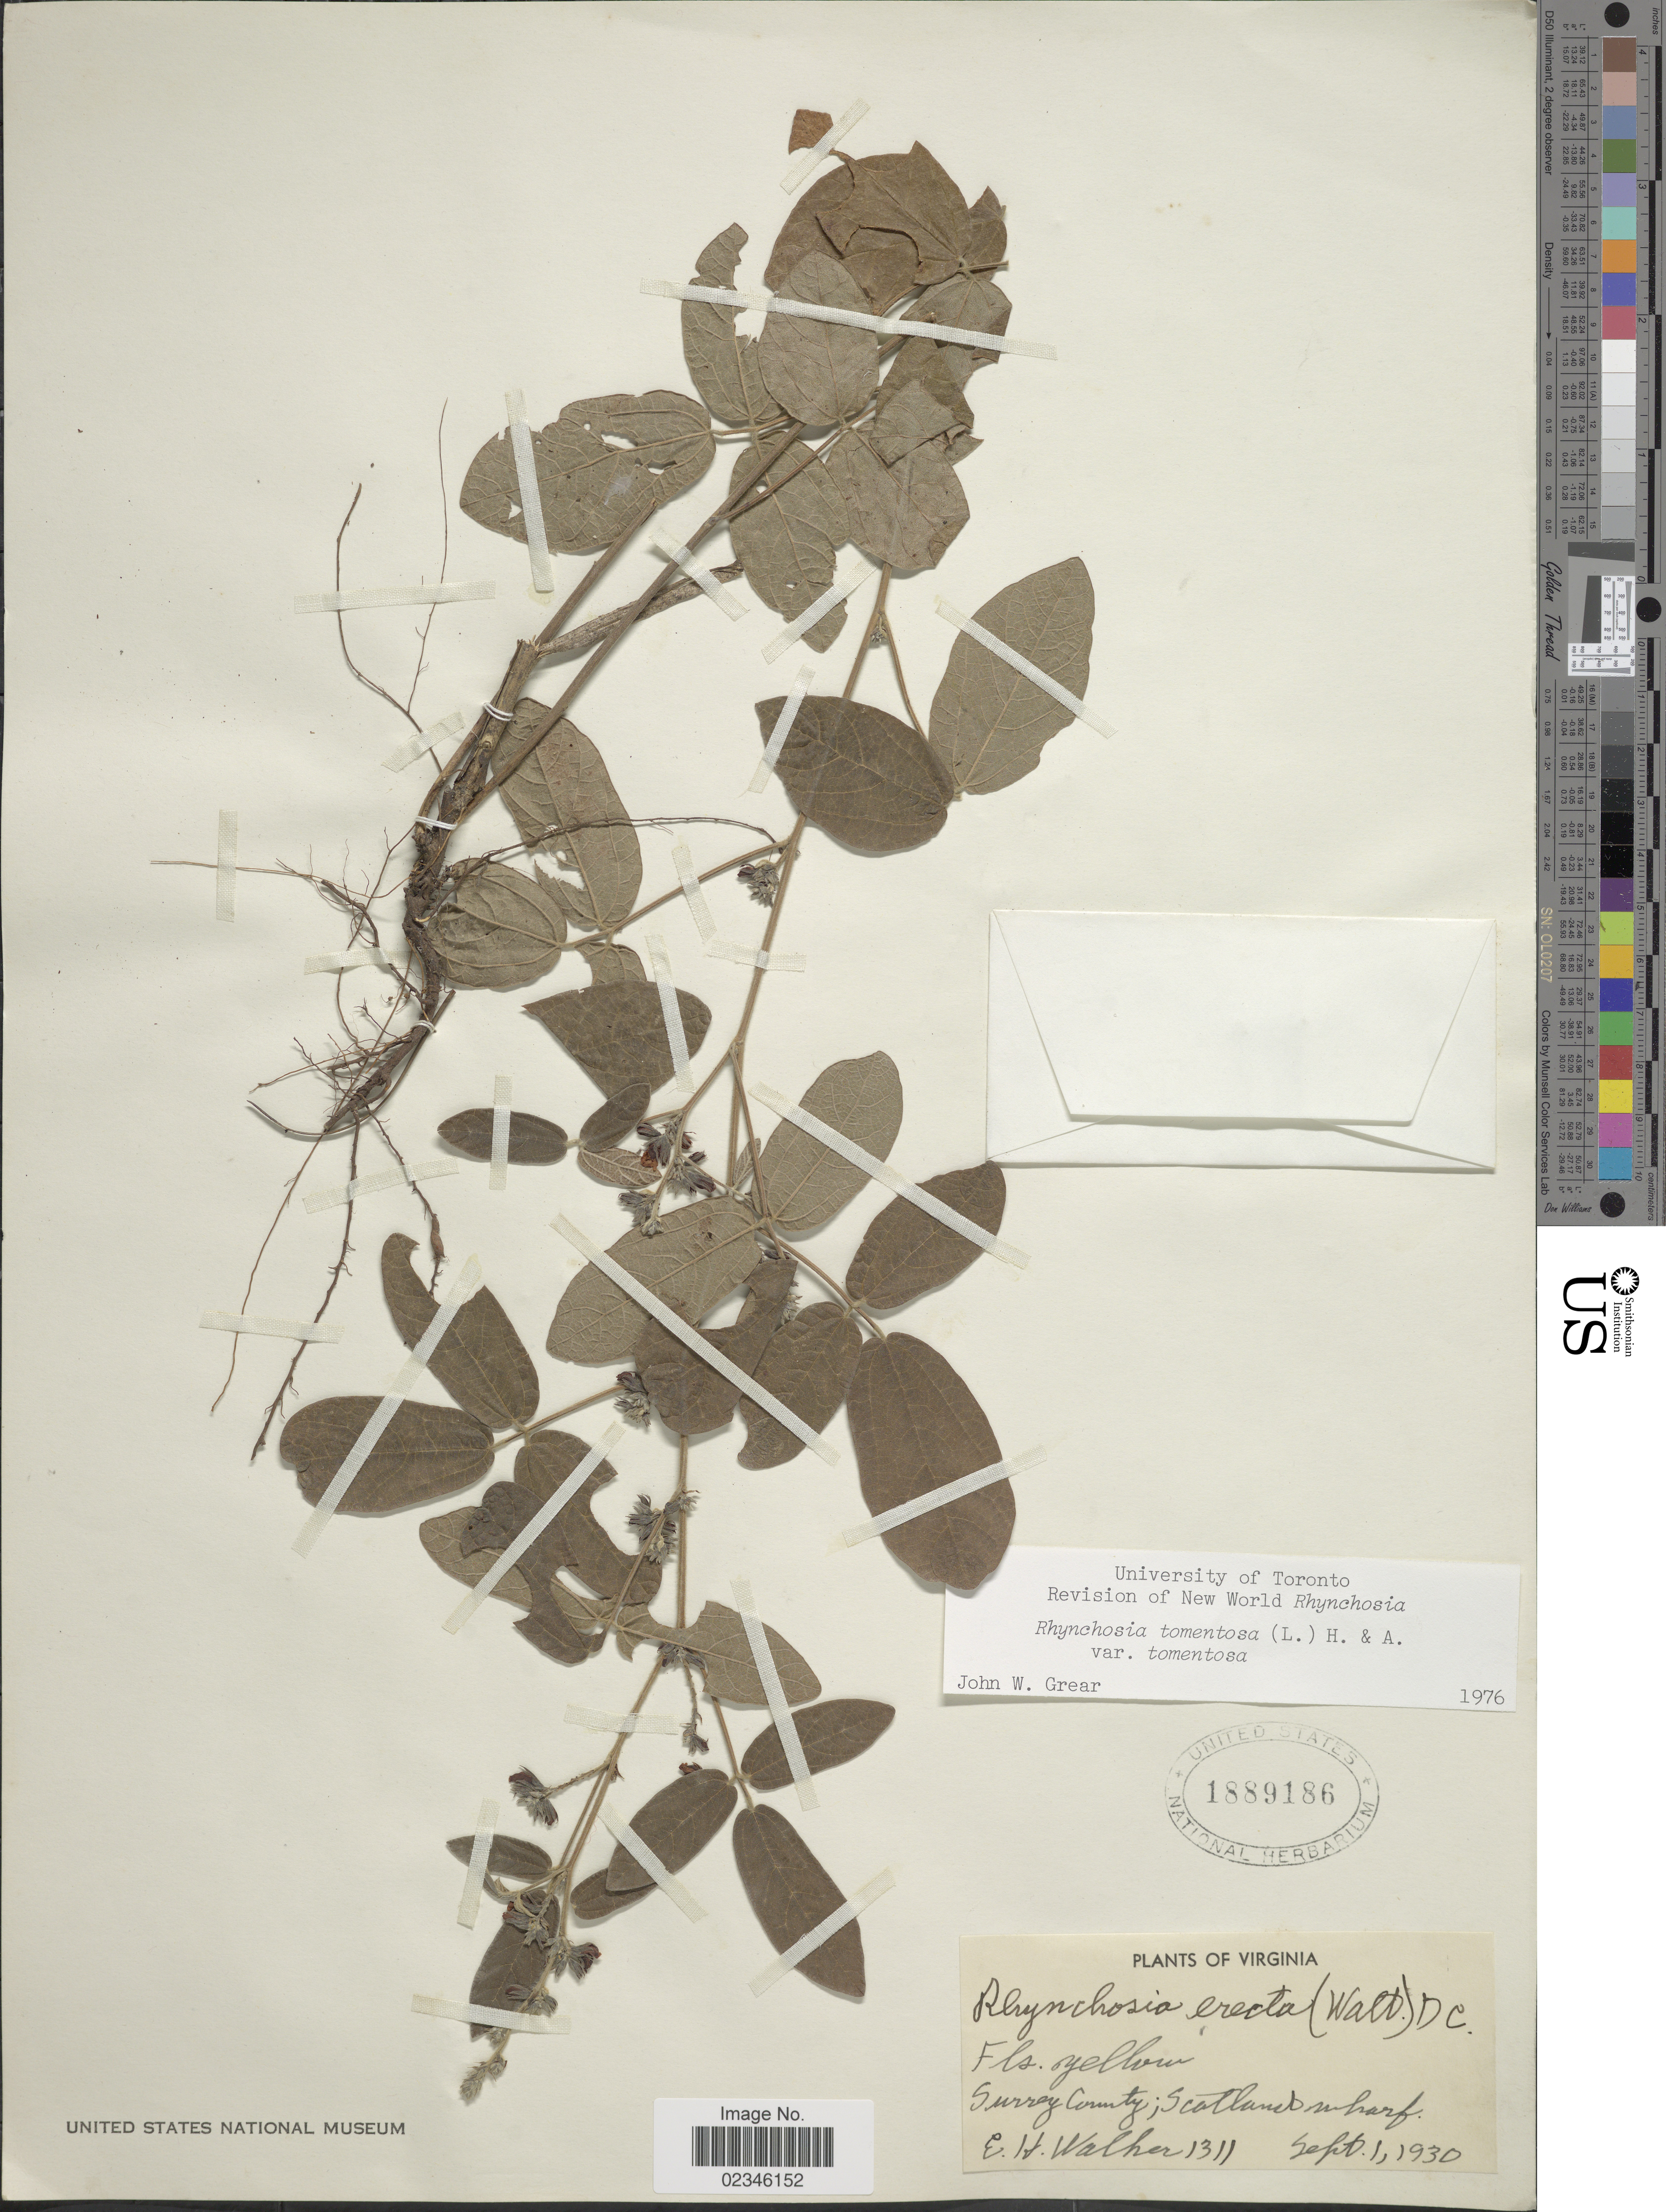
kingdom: Plantae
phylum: Tracheophyta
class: Magnoliopsida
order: Fabales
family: Fabaceae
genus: Rhynchosia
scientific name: Rhynchosia tomentosa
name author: (L.) Hook. & Arn.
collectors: E. H. Walker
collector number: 1311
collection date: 1930-09-01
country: United States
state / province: Virginia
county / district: Surry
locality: Surrey County; Scotland wharf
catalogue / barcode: US 1889186